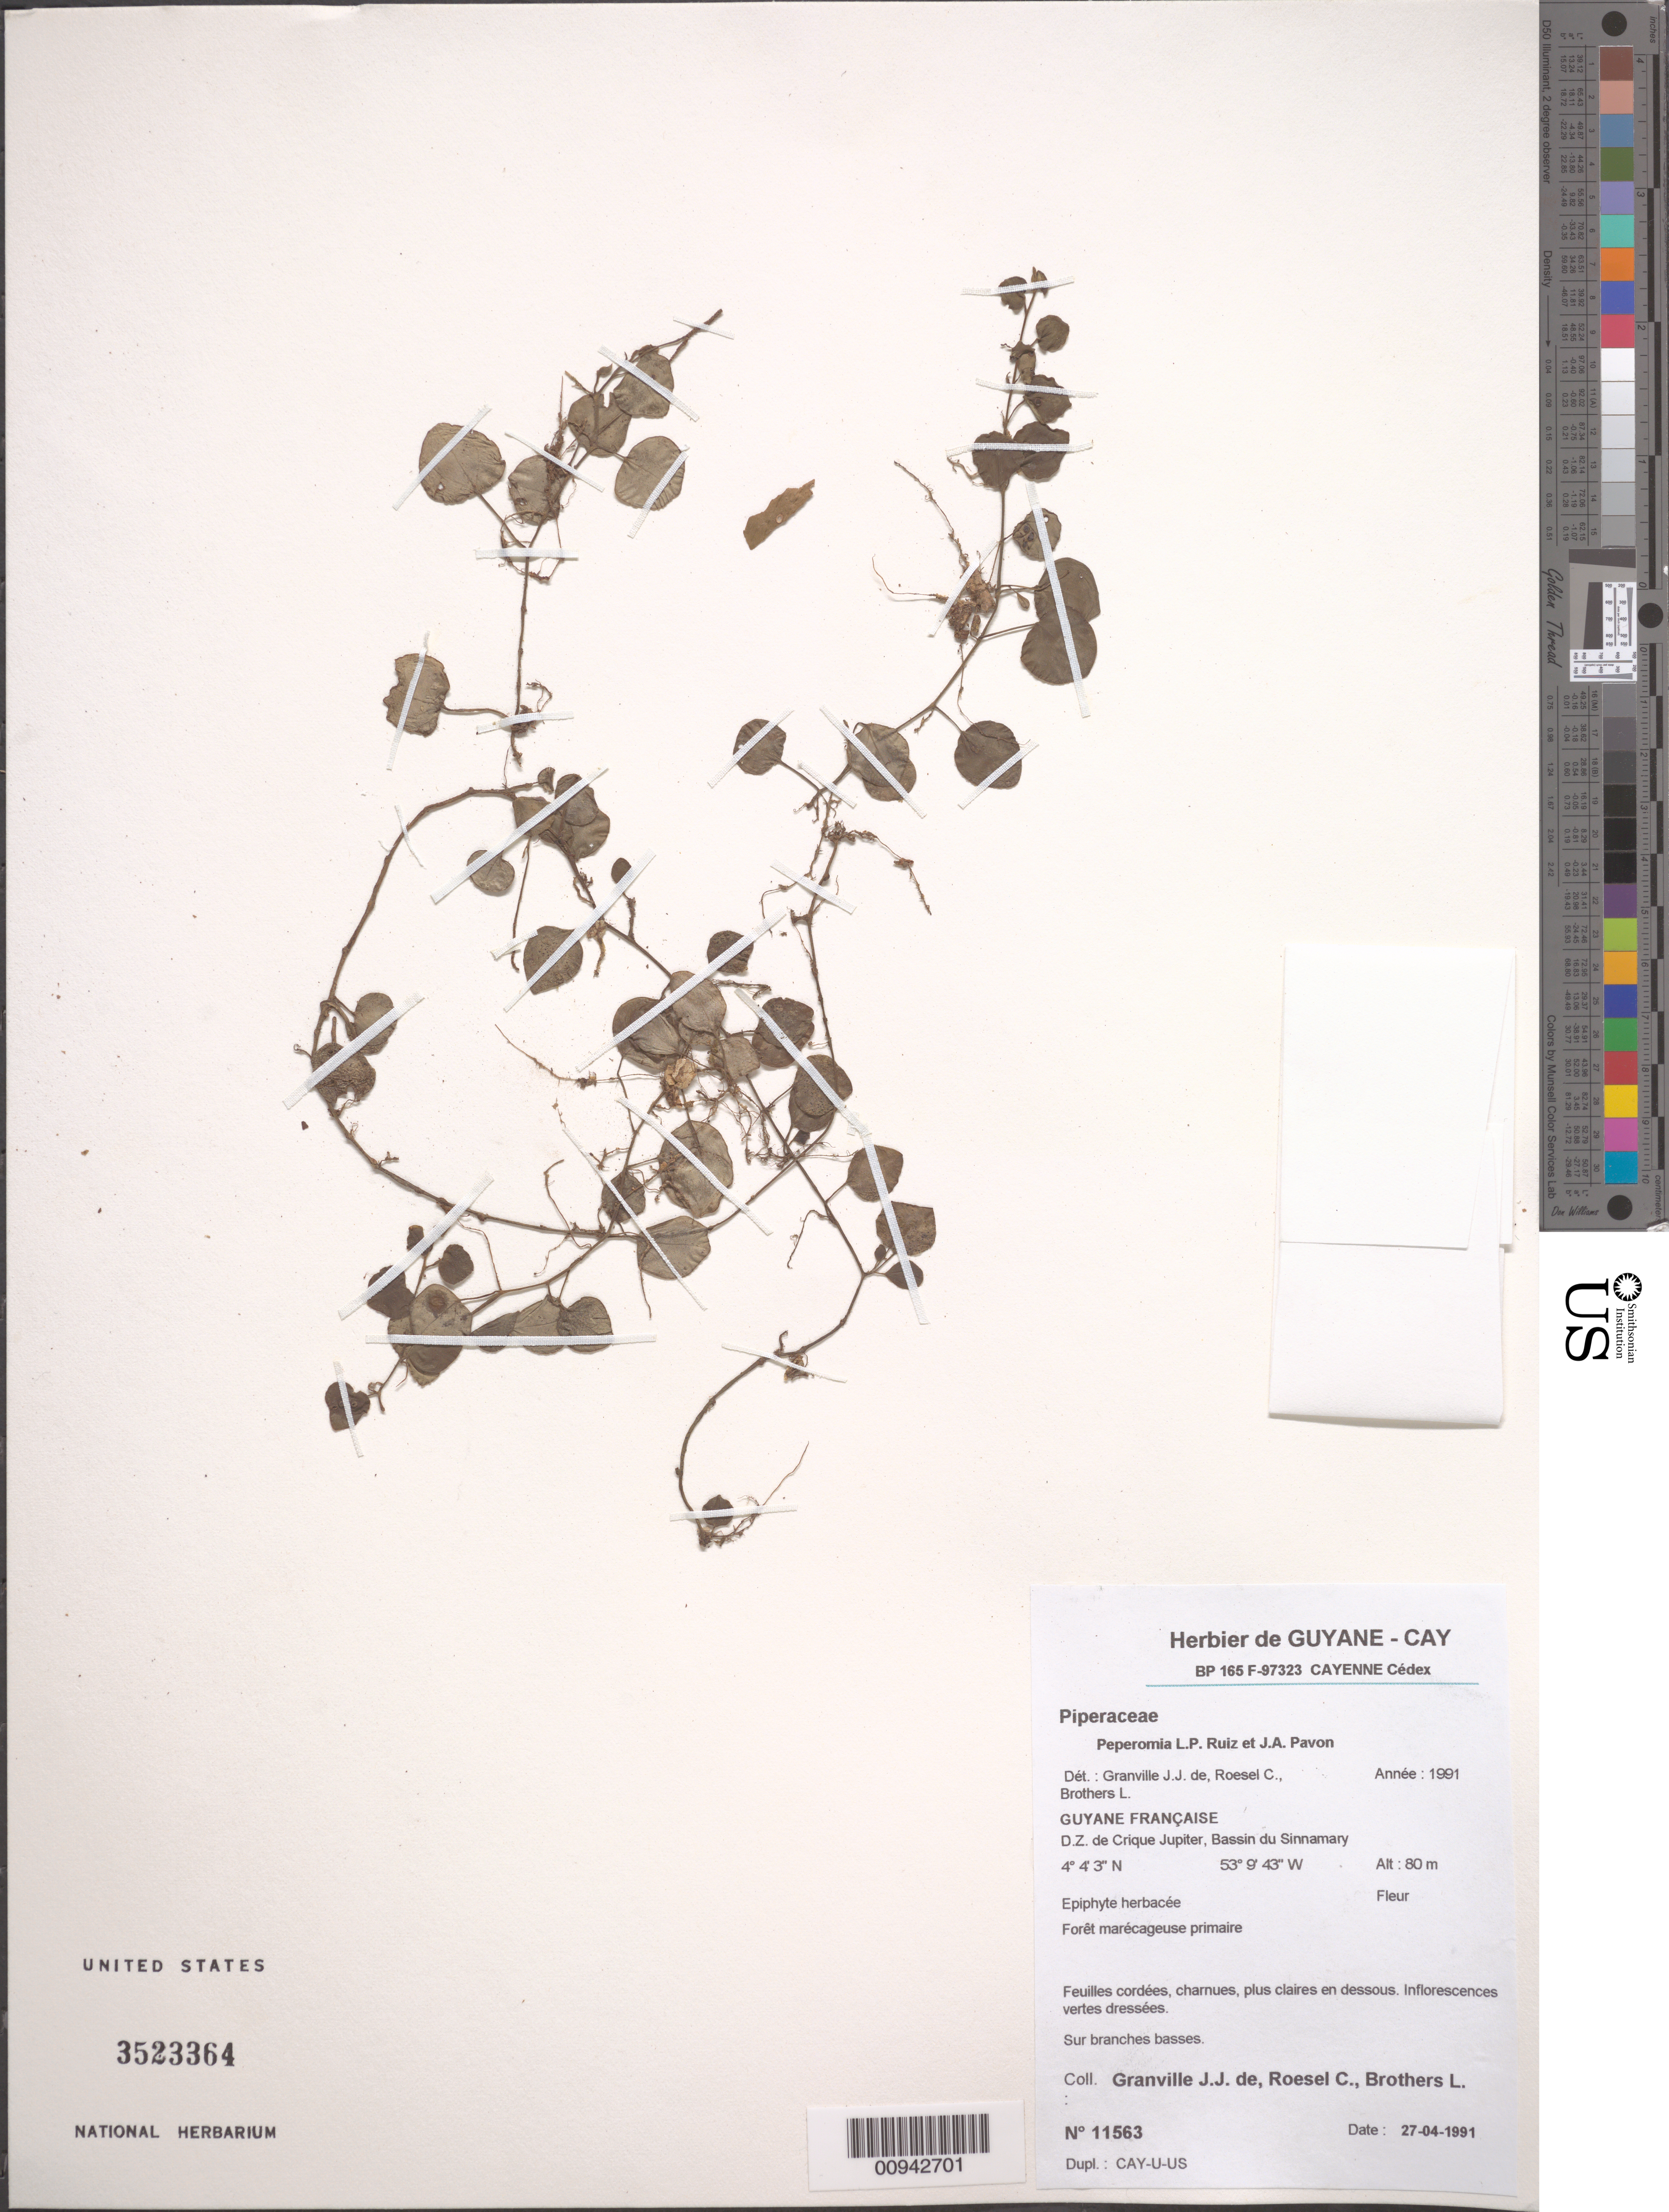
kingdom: Plantae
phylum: Tracheophyta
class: Magnoliopsida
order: Piperales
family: Piperaceae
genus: Peperomia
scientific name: Peperomia serpens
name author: (Sw.) Loudon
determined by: Jiménez, José Estaban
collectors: J.-J. de Granville, C. S. Roesel & L. Brothers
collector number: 11563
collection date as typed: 27-Apr-91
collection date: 1991-04-27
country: French Guiana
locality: D.Z. de Crique Jupiter, Bassin du Sinnamary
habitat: Foret marecageuse primaire. Sus branches basses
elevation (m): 80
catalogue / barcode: US 3523364